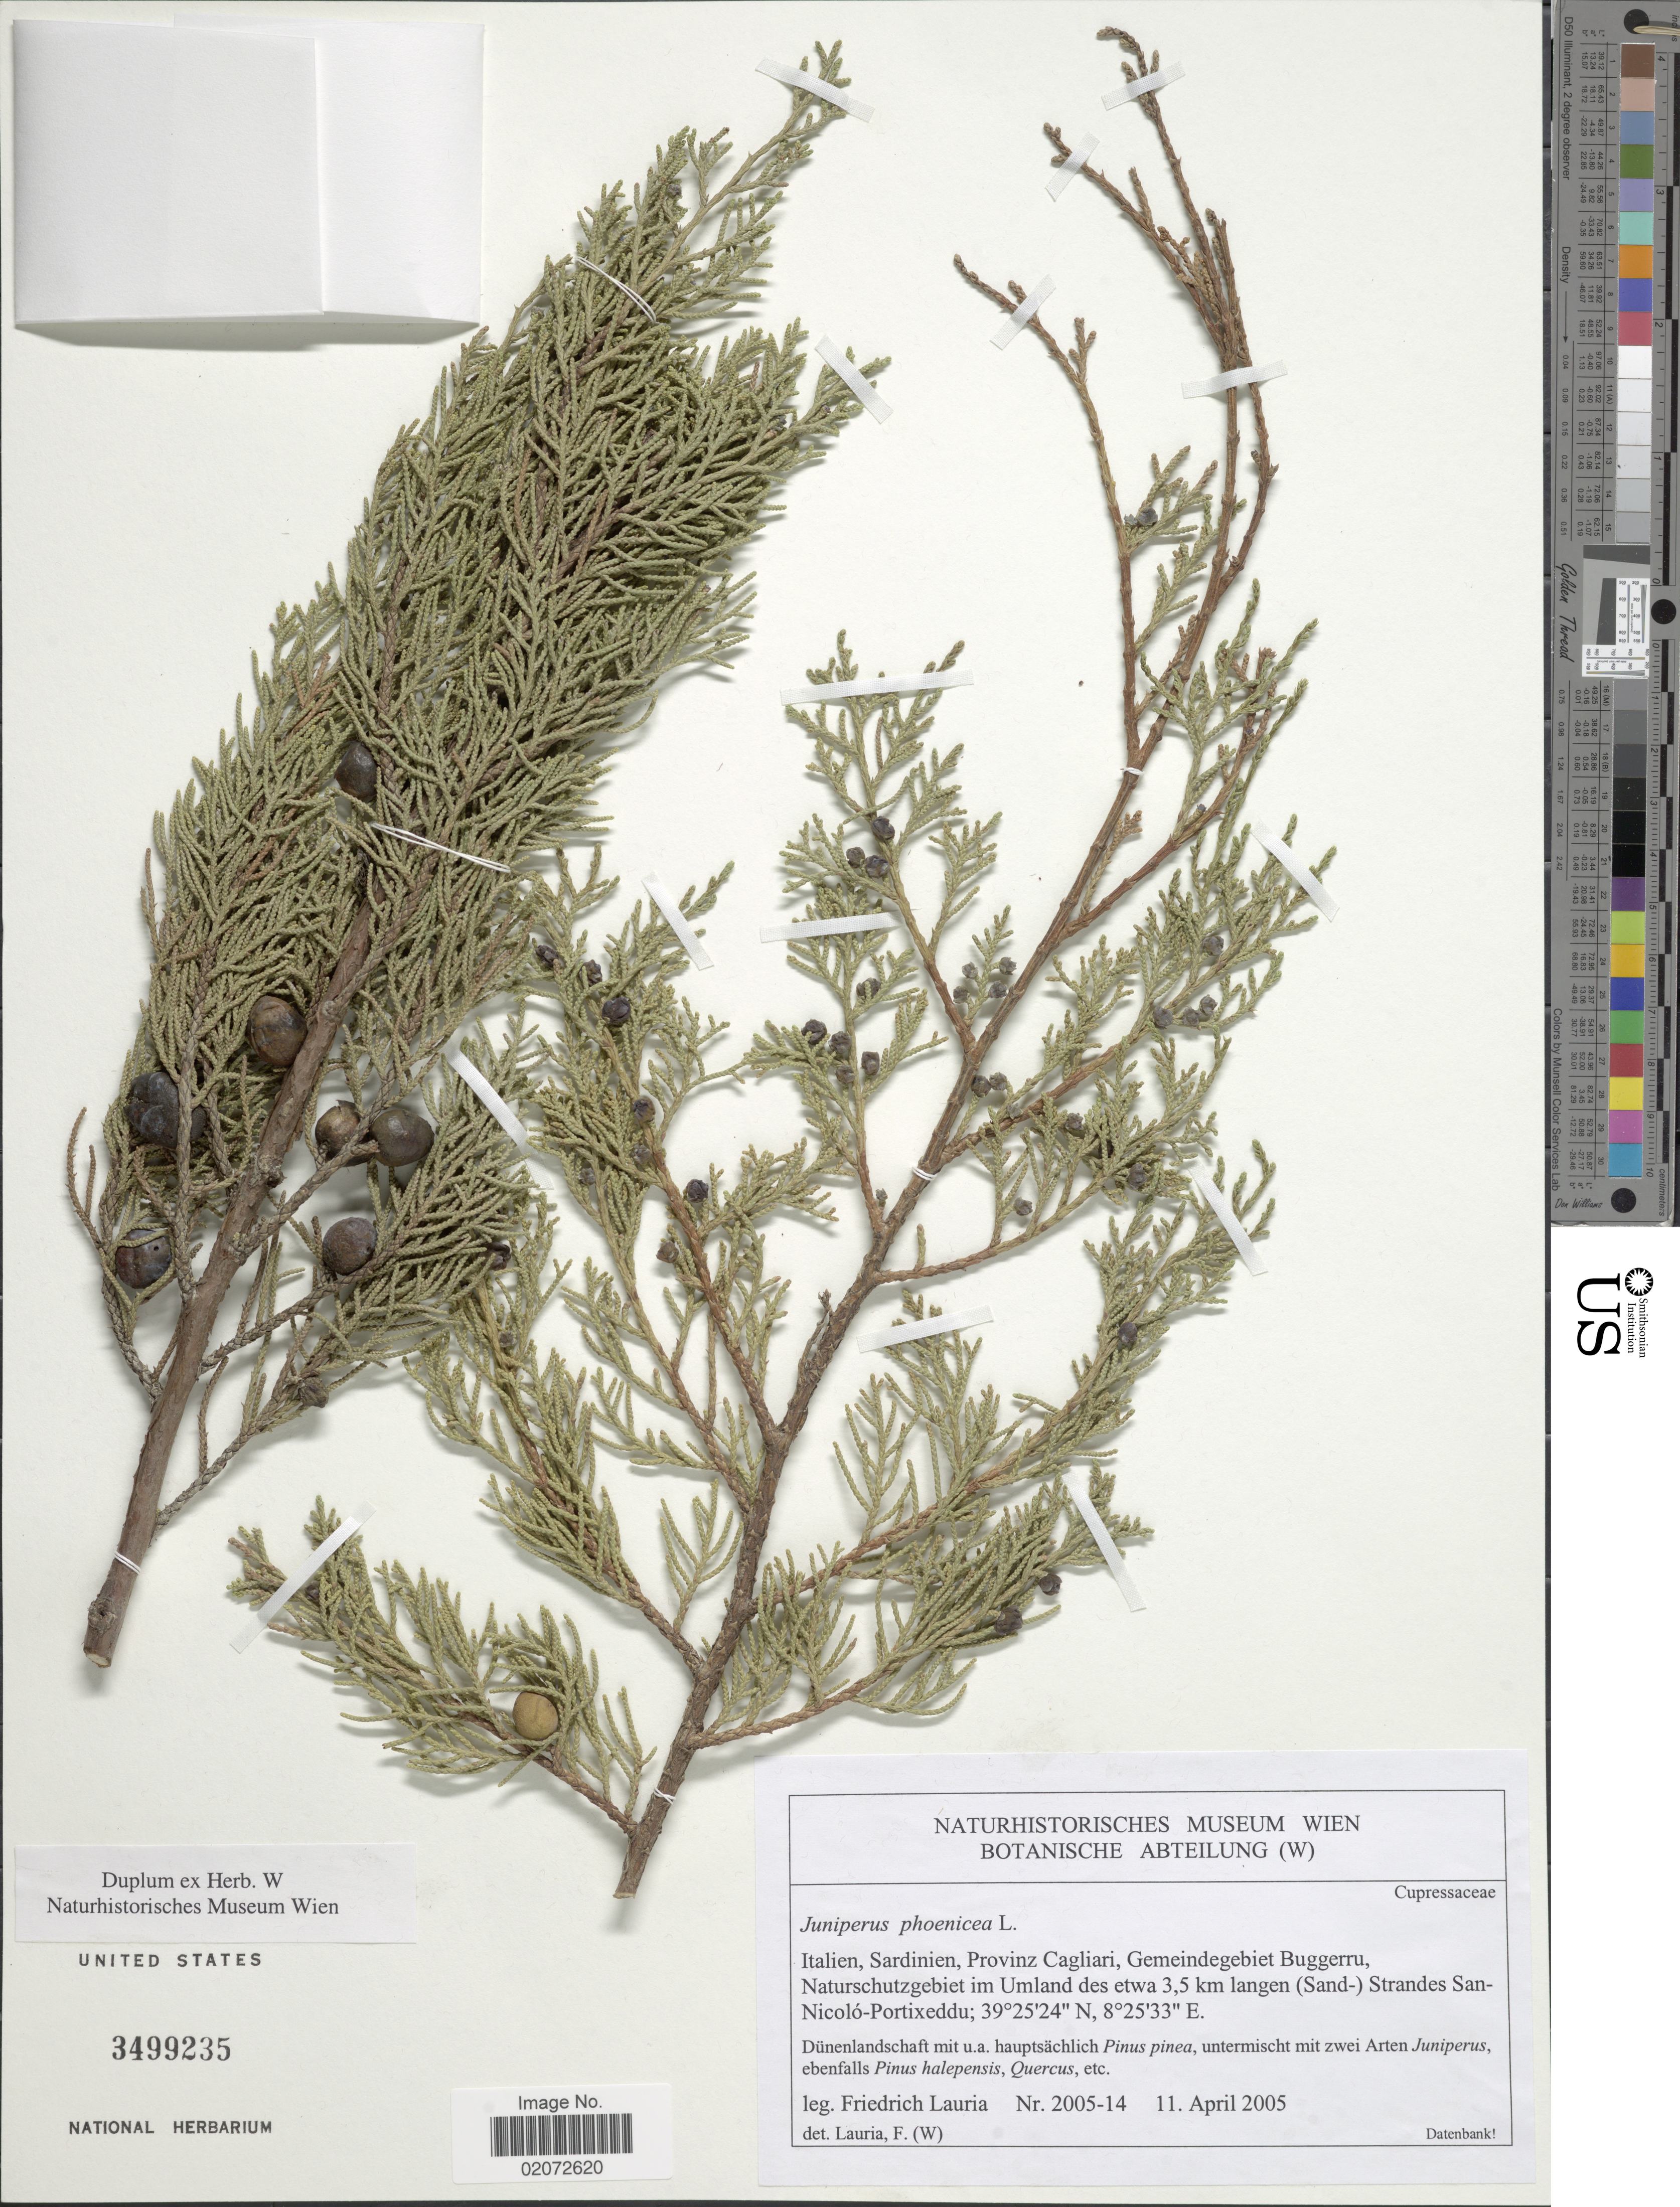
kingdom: Plantae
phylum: Tracheophyta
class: Pinopsida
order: Pinales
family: Cupressaceae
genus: Juniperus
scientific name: Juniperus phoenicea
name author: L.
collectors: F. Lauria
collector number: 2005-14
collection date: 2005-04-11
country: Italy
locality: Italien, Sardinien, Provinz Cagliari, Gemeindegebiet Buggerru, Naturschutzgebiet im Umland des etwa 3.5 km langen (Sand-) Strandes San-Nicolo-Portixeddu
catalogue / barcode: US 3499235